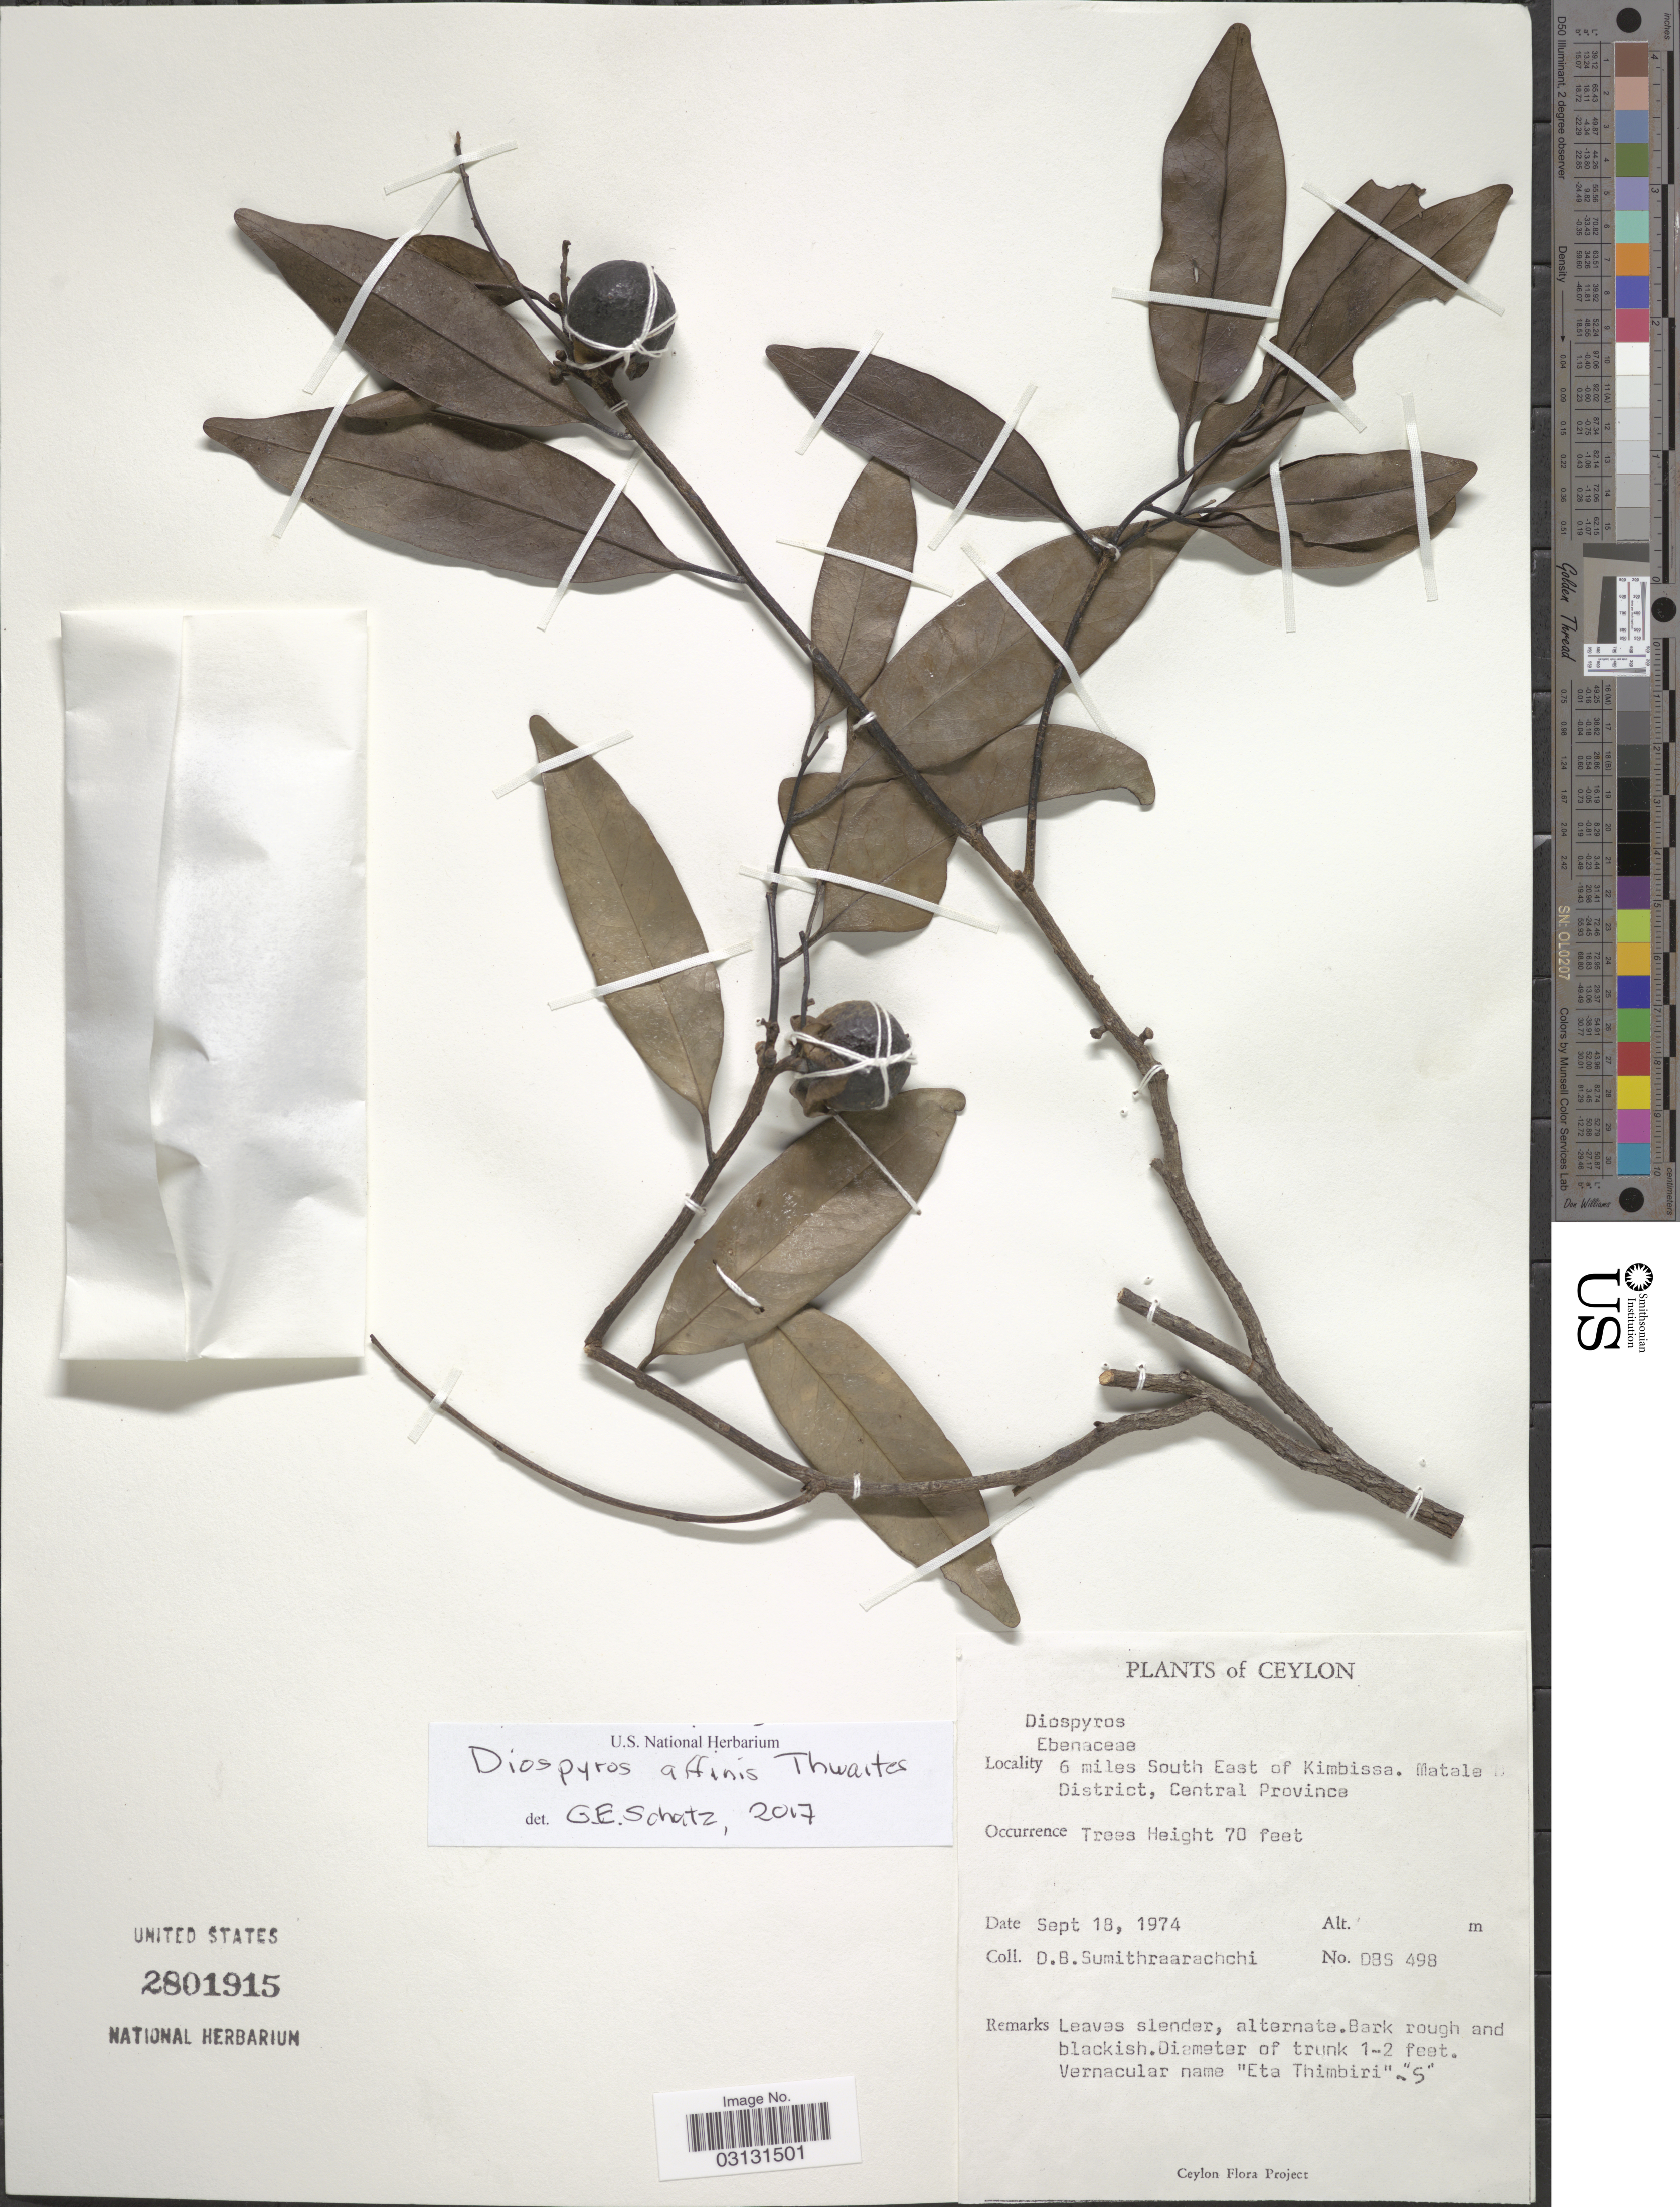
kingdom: Plantae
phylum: Tracheophyta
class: Magnoliopsida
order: Ericales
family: Ebenaceae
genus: Diospyros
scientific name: Diospyros affinis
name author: Thwaites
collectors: D. B. Sumithraarachchi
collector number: DBS 498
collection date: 1974-09-18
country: Sri Lanka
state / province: Central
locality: Ceylon. 6 miles South East of Kimbissa. Matale District.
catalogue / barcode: US 2801915